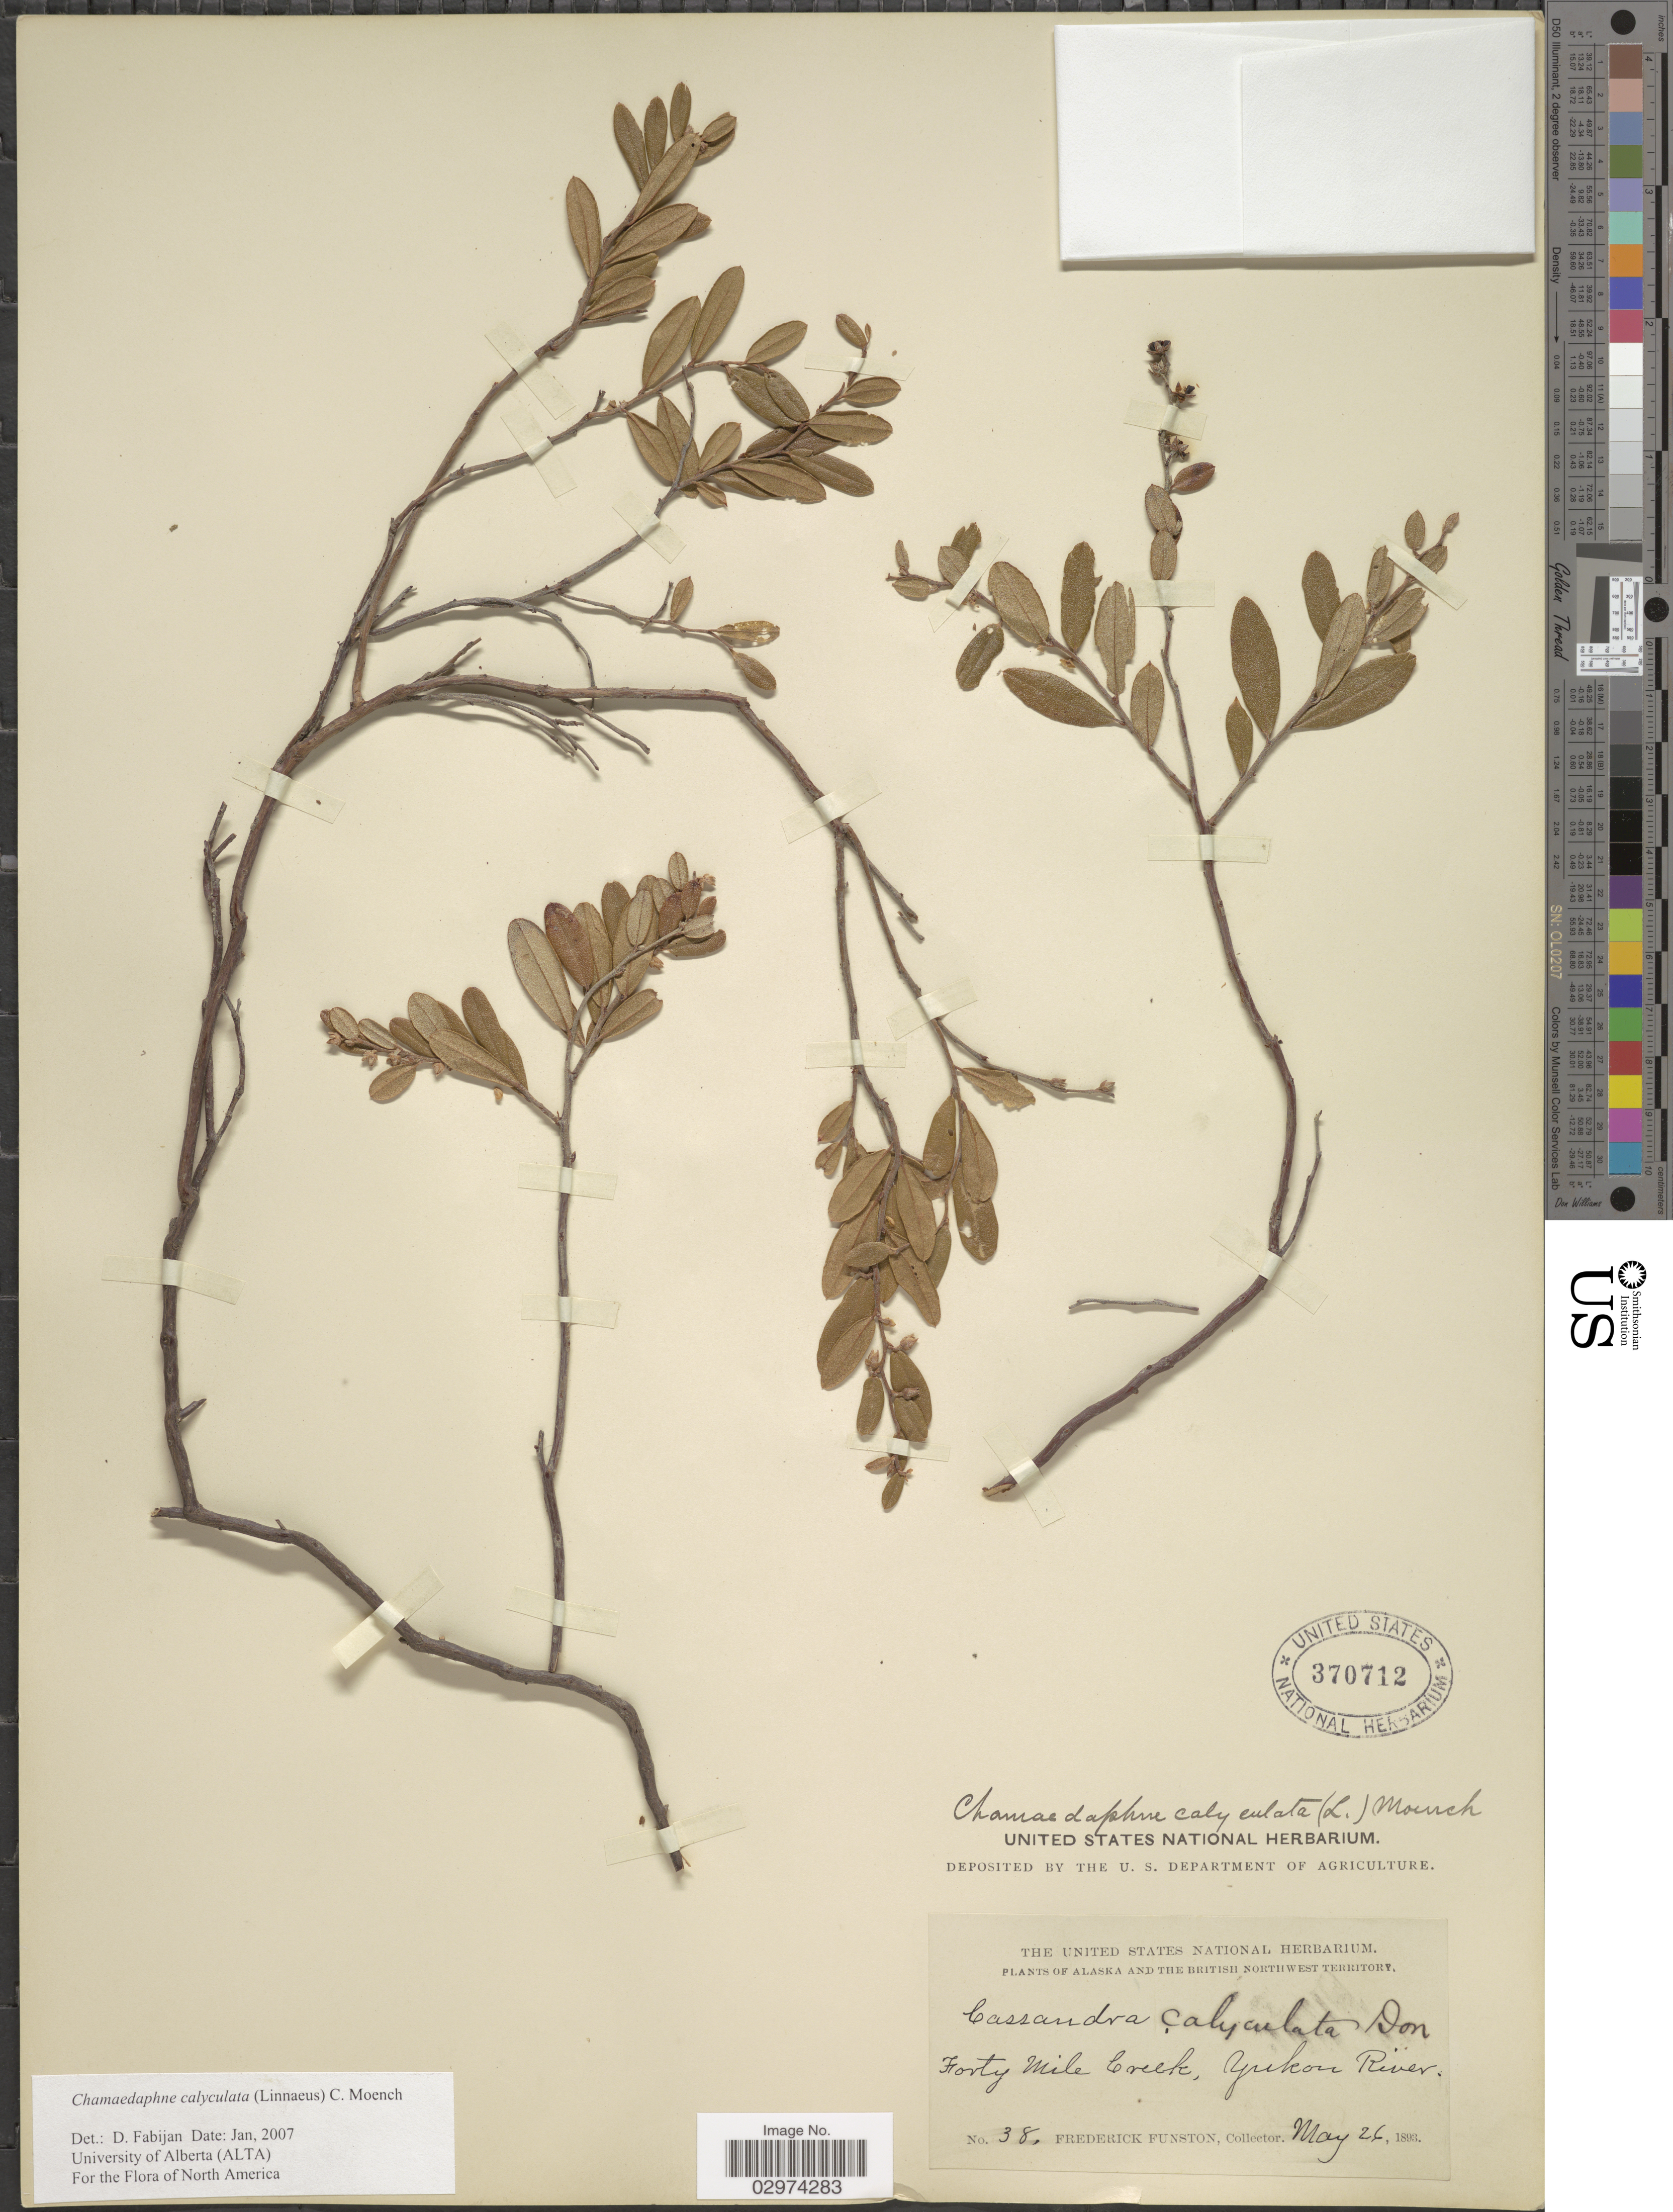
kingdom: Plantae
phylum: Tracheophyta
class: Magnoliopsida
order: Ericales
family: Ericaceae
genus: Chamaedaphne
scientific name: Chamaedaphne calyculata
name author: (L.) Moench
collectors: F. Funston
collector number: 38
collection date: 1893-05-26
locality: Alaska and the British Northwest Territory. Fort Mile Creek, Yukon River.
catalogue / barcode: US 370712